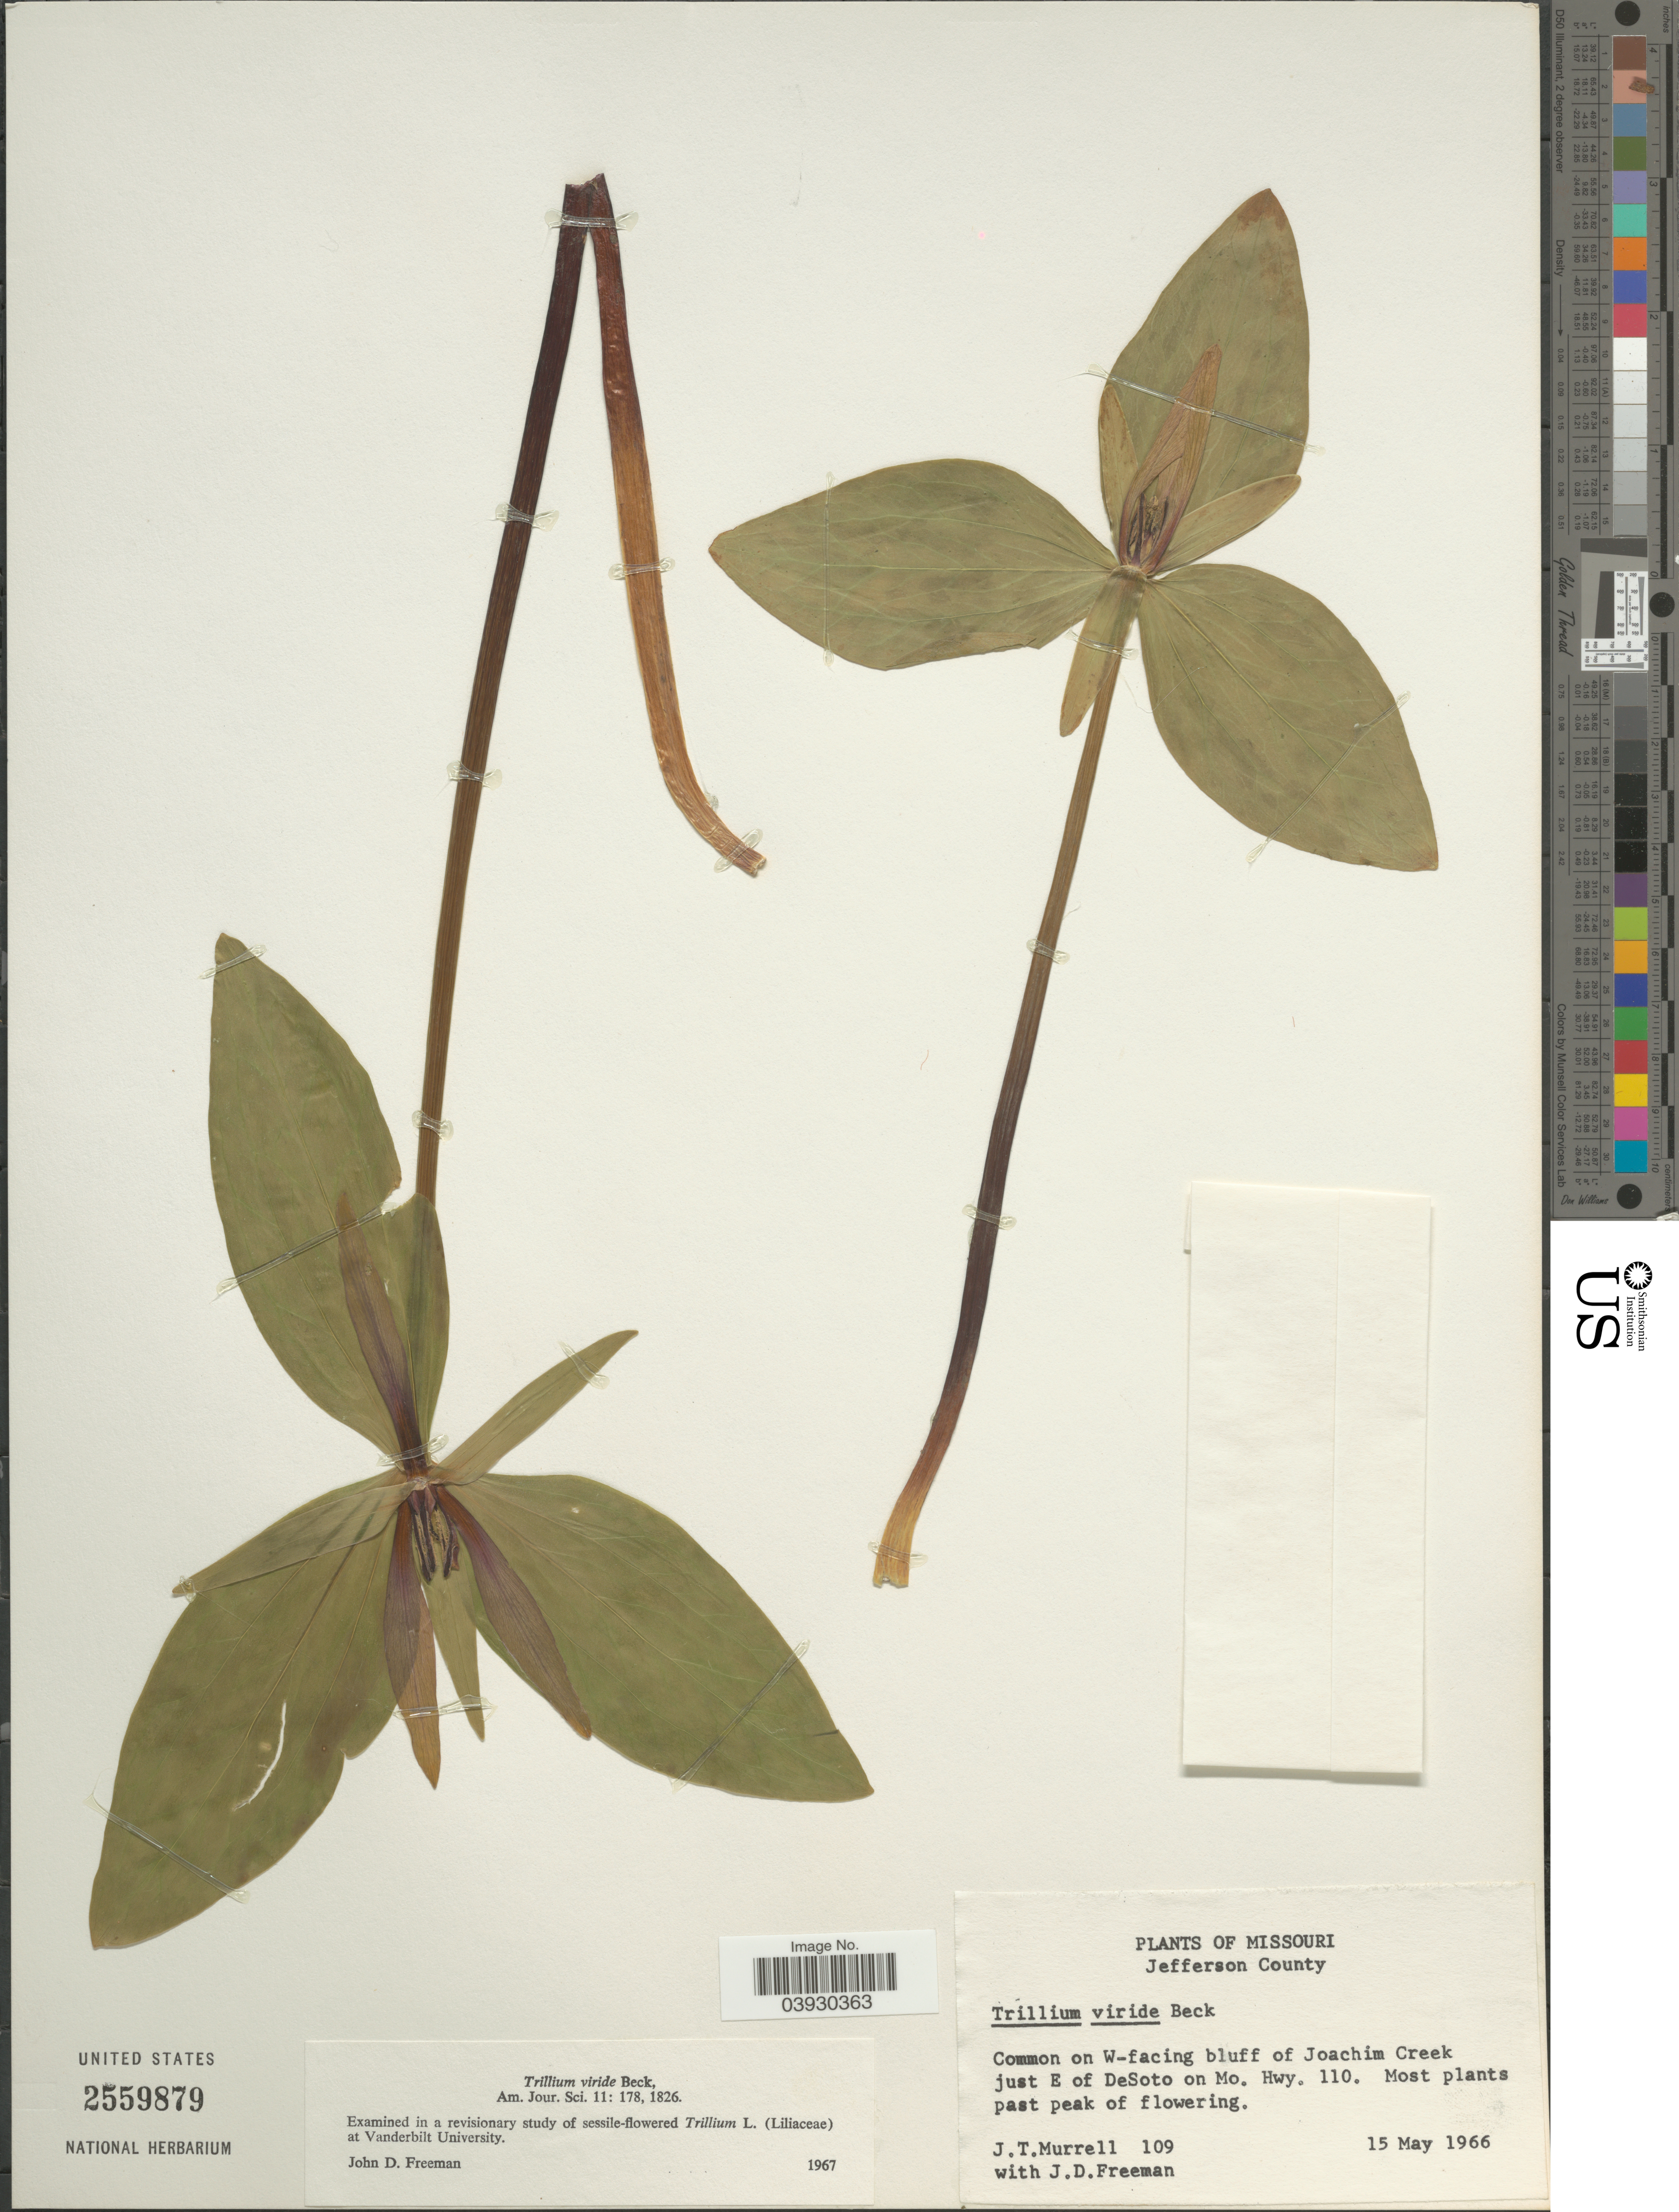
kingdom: Plantae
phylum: Tracheophyta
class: Liliopsida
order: Liliales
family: Melanthiaceae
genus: Trillium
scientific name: Trillium viride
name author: L.C. Beck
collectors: J. Murrell & J. Freeman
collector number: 109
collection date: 1966-05-15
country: United States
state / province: Missouri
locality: Jefferson County. Common on W-facing bluff of Joachim Creek just E of DeSoto on Mo. Hwy. 110.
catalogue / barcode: US 2559879